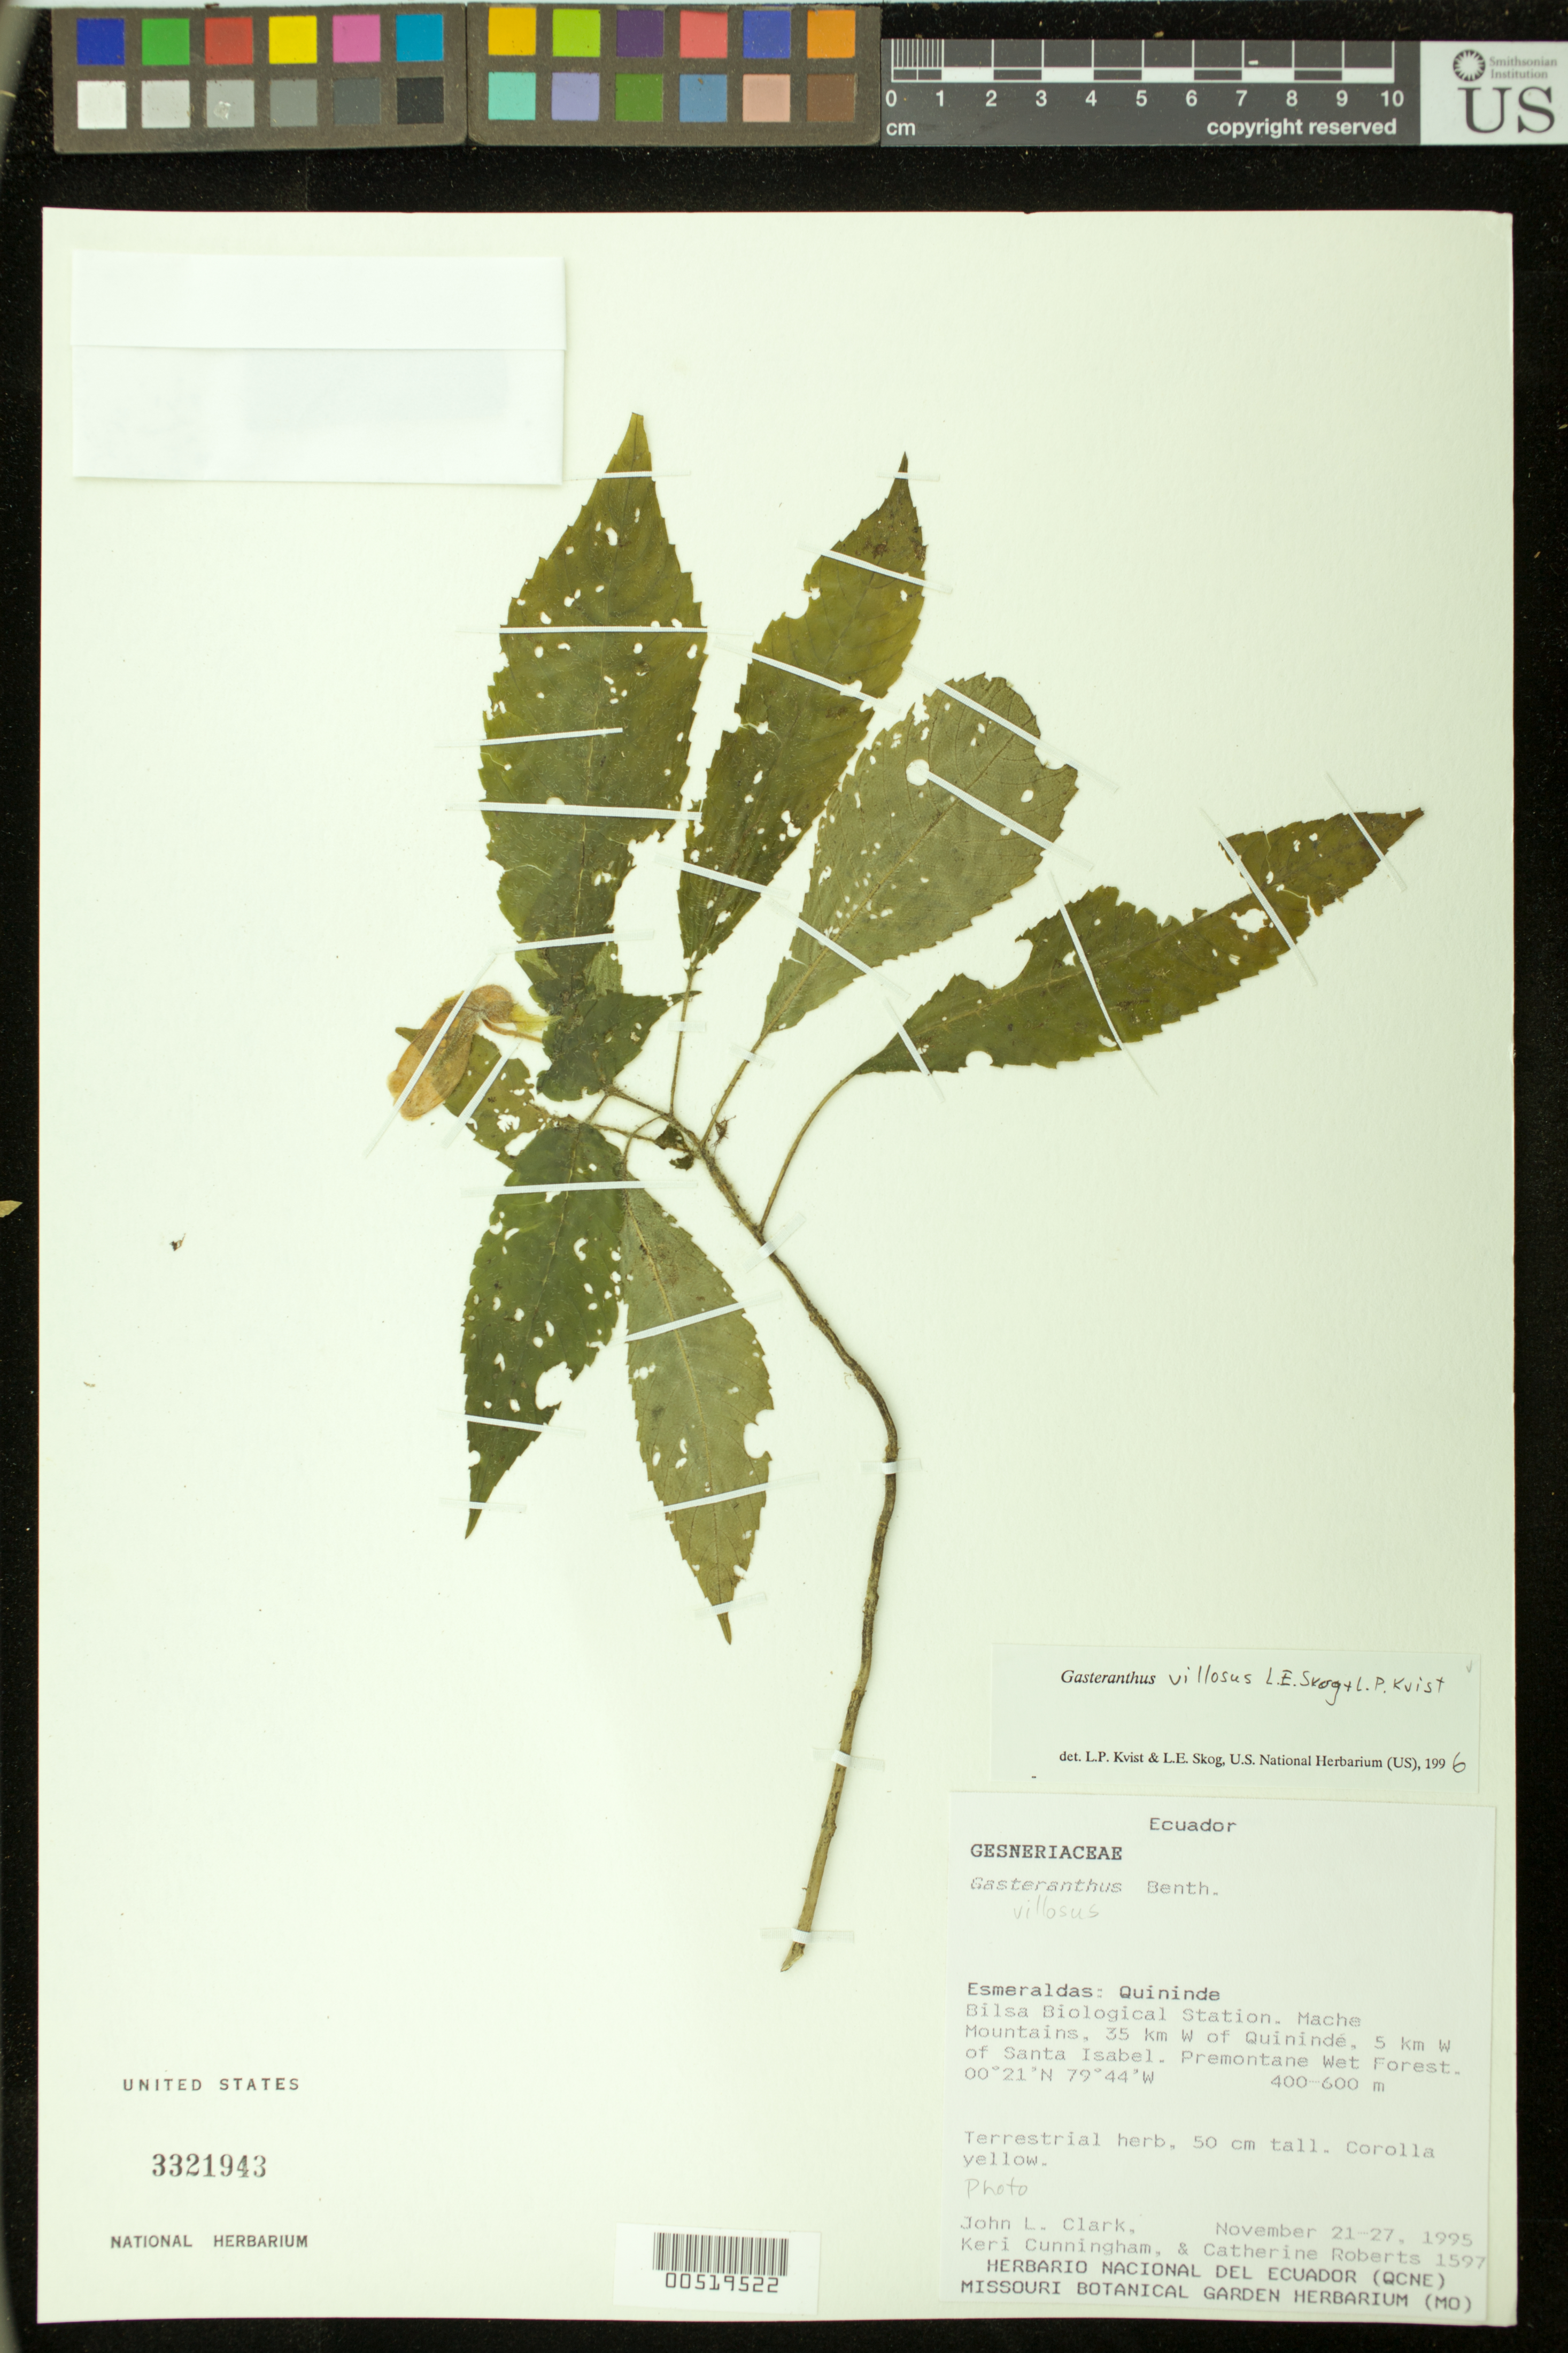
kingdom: Plantae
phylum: Tracheophyta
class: Magnoliopsida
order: Lamiales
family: Gesneriaceae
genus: Gasteranthus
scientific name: Gasteranthus villosus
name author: L.E. Skog & L.P. Kvist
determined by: Skog, Laurence E.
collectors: J. L. Clark, K. Cunningham & C. Roberts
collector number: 1597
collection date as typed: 21-27 Nov 1995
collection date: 1995-11-21/1995-11-27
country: Ecuador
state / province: Esmeraldas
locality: Quininde: Bilsa Biological Station, Mache Mountains, 35 km W of Quinindé, 5 km W of Santa Isabel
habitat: Premontane wet forest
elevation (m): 400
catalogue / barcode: US 3321943